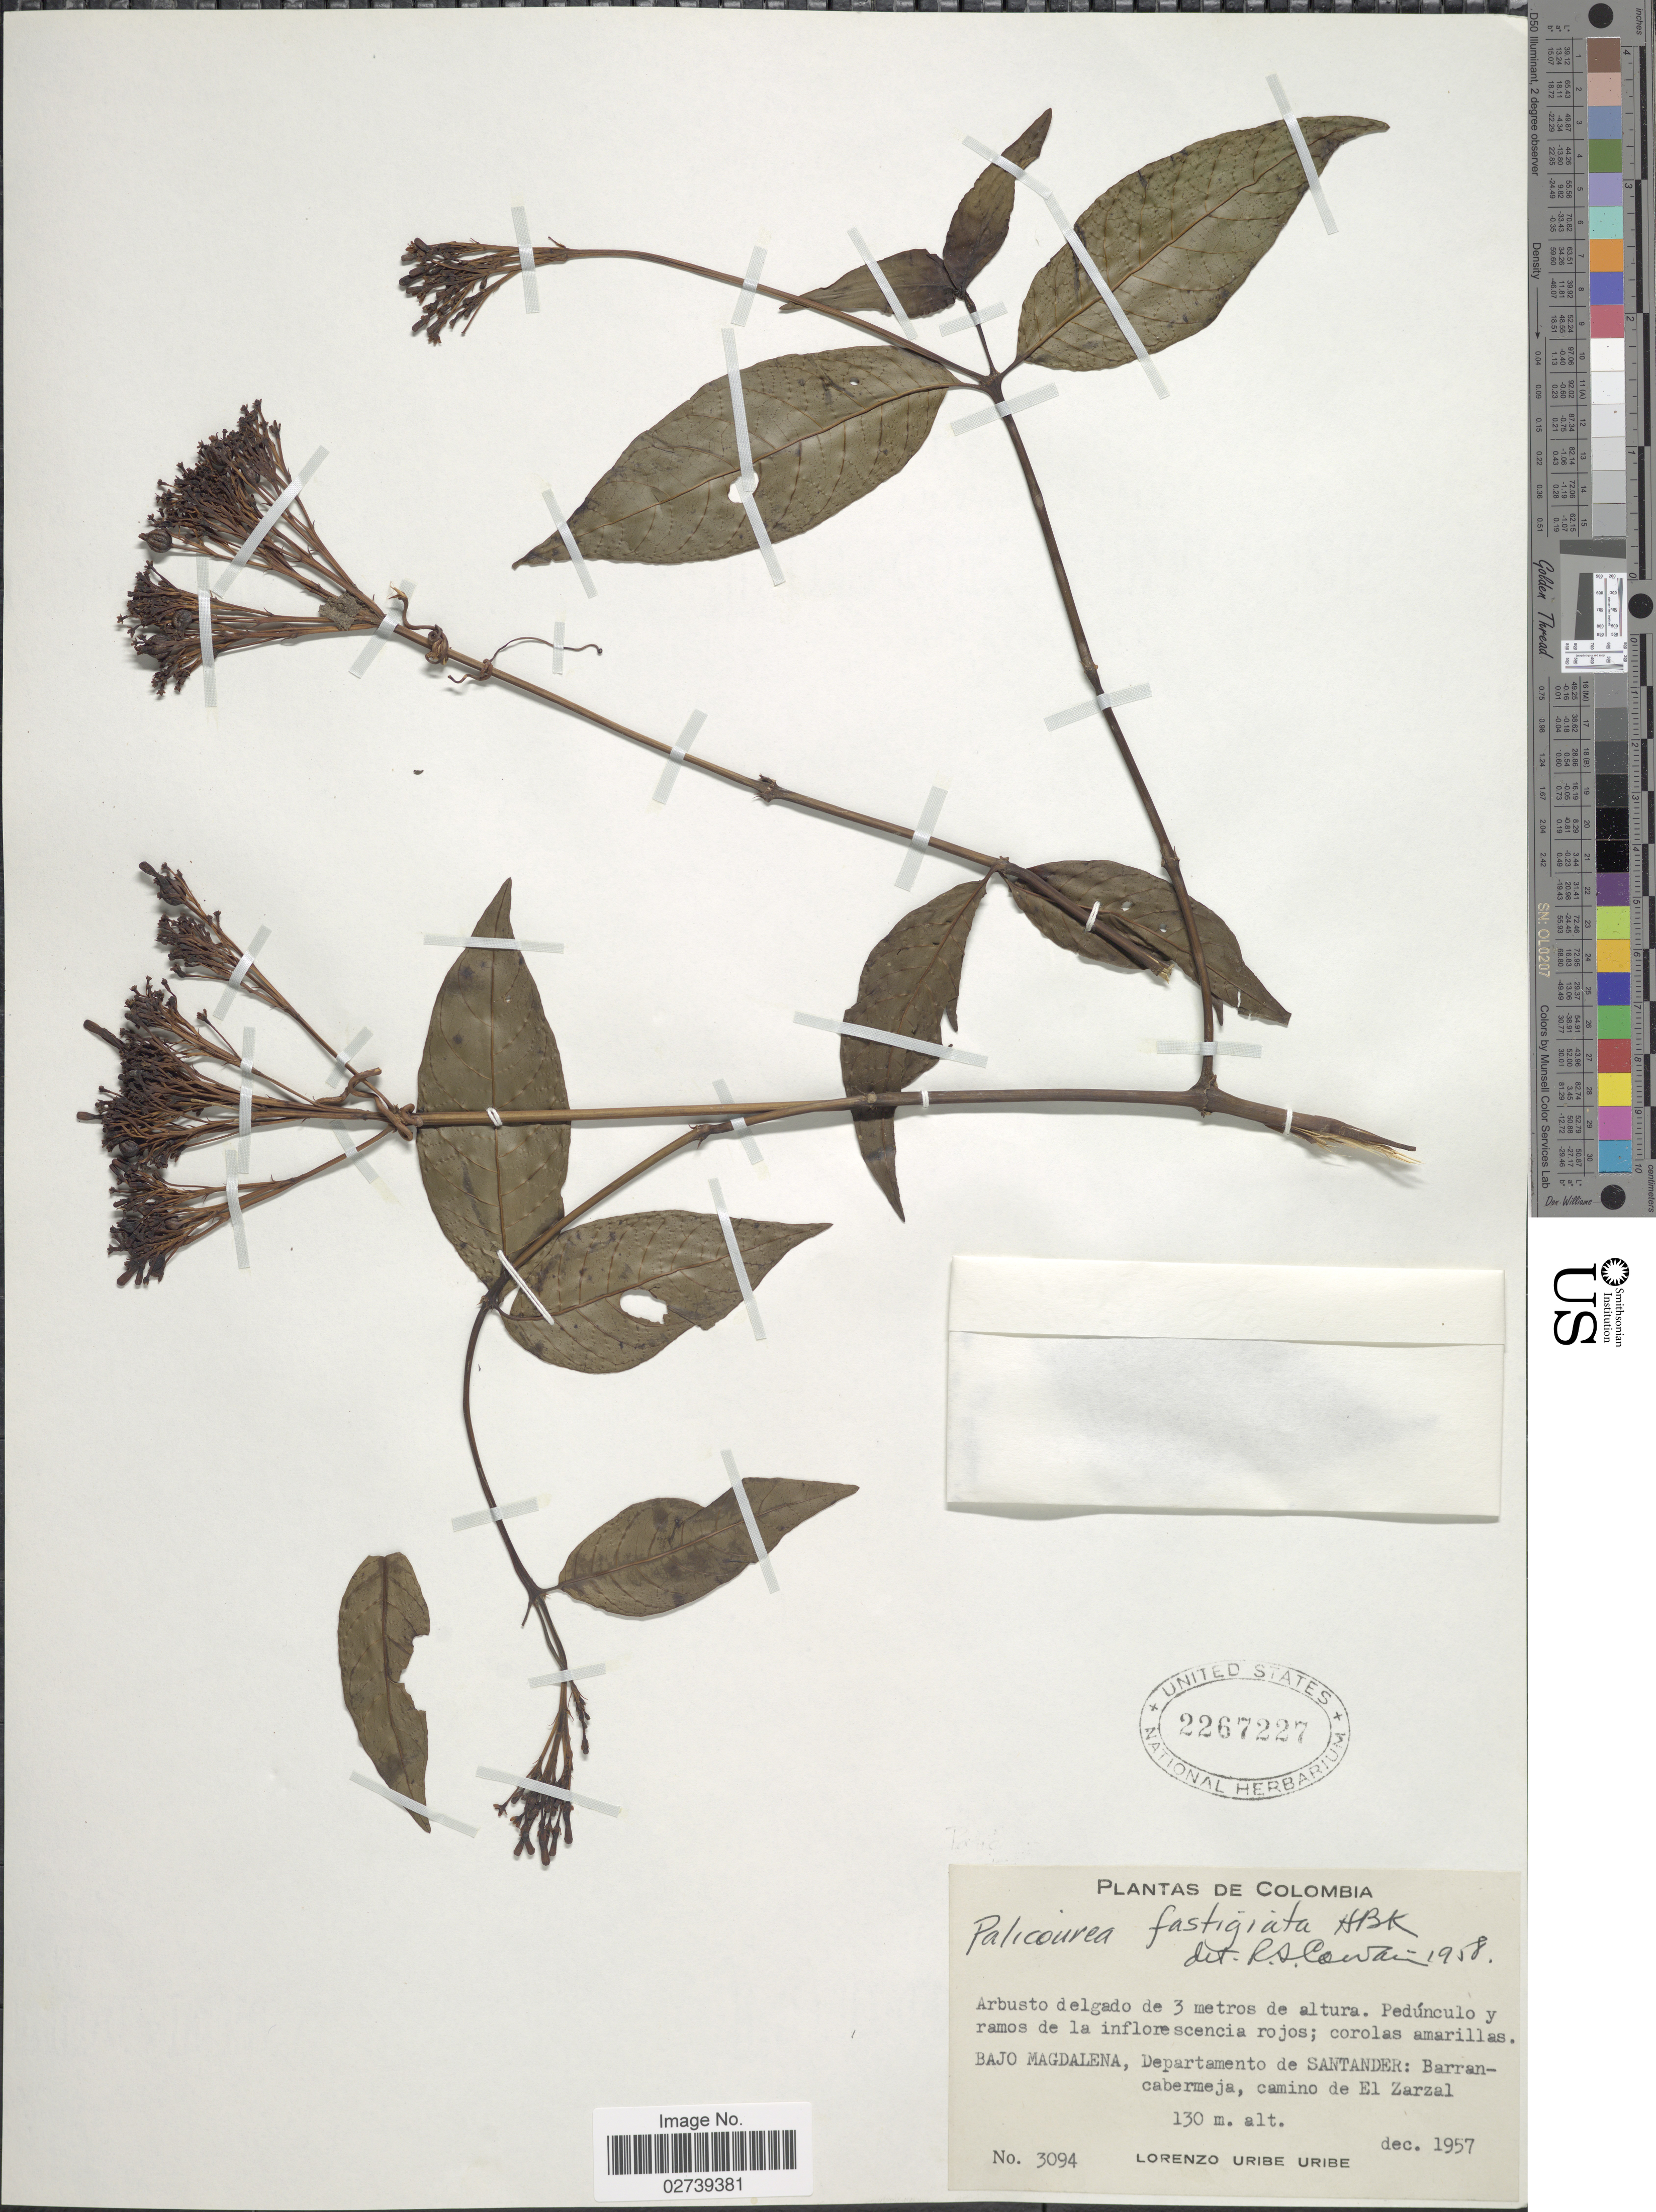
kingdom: Plantae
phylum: Tracheophyta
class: Magnoliopsida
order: Gentianales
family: Rubiaceae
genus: Palicourea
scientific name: Palicourea crocea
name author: (Sw.) Schult.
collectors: L. Uribe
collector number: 3094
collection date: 1957-12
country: Colombia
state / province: Santander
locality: Bajo Magdalena, Barrancabermeja, camino de El Zarzal.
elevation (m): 130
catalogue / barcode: US 2267227